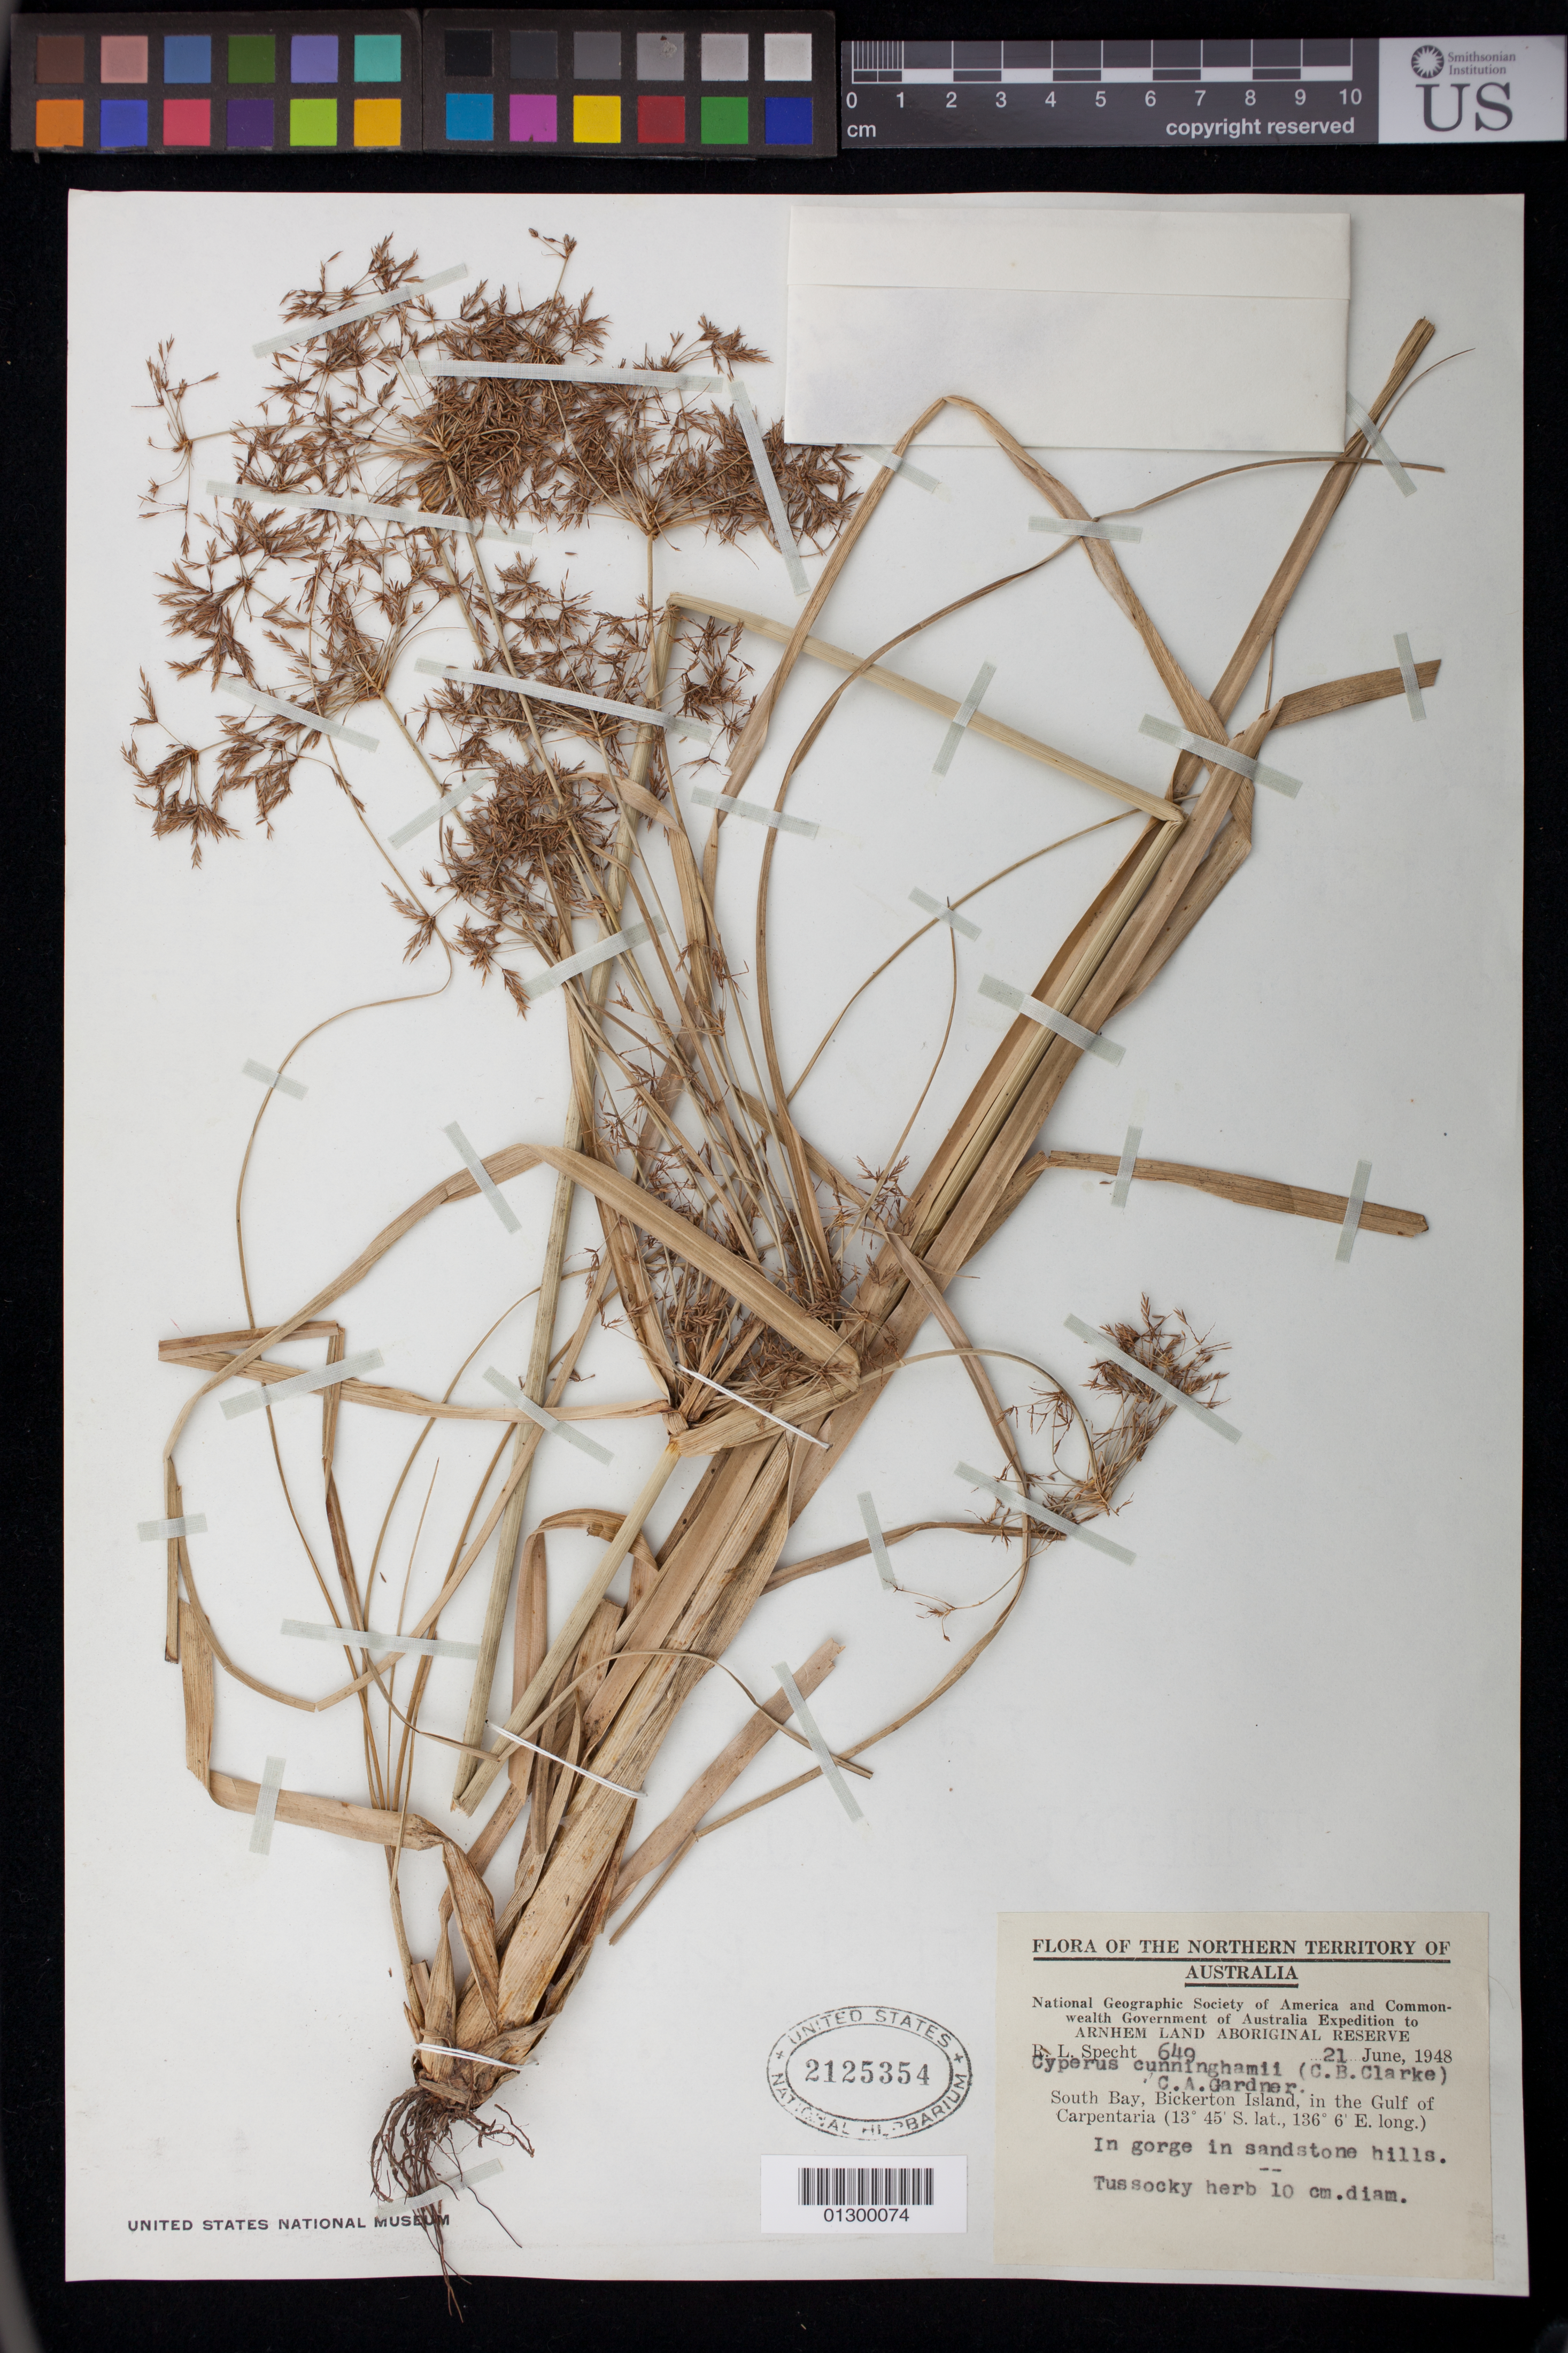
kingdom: Plantae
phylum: Tracheophyta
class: Liliopsida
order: Poales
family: Cyperaceae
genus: Cyperus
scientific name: Cyperus cunninghamii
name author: (C.B. Clarke) C.A. Gardner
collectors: R. L. Specht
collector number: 649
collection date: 1948-06-21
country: Australia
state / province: Northern Territory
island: Bickerton Island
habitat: In gorge in sandstone hills.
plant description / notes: Tussocky herb 10 cm. diam.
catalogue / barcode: US 2125354